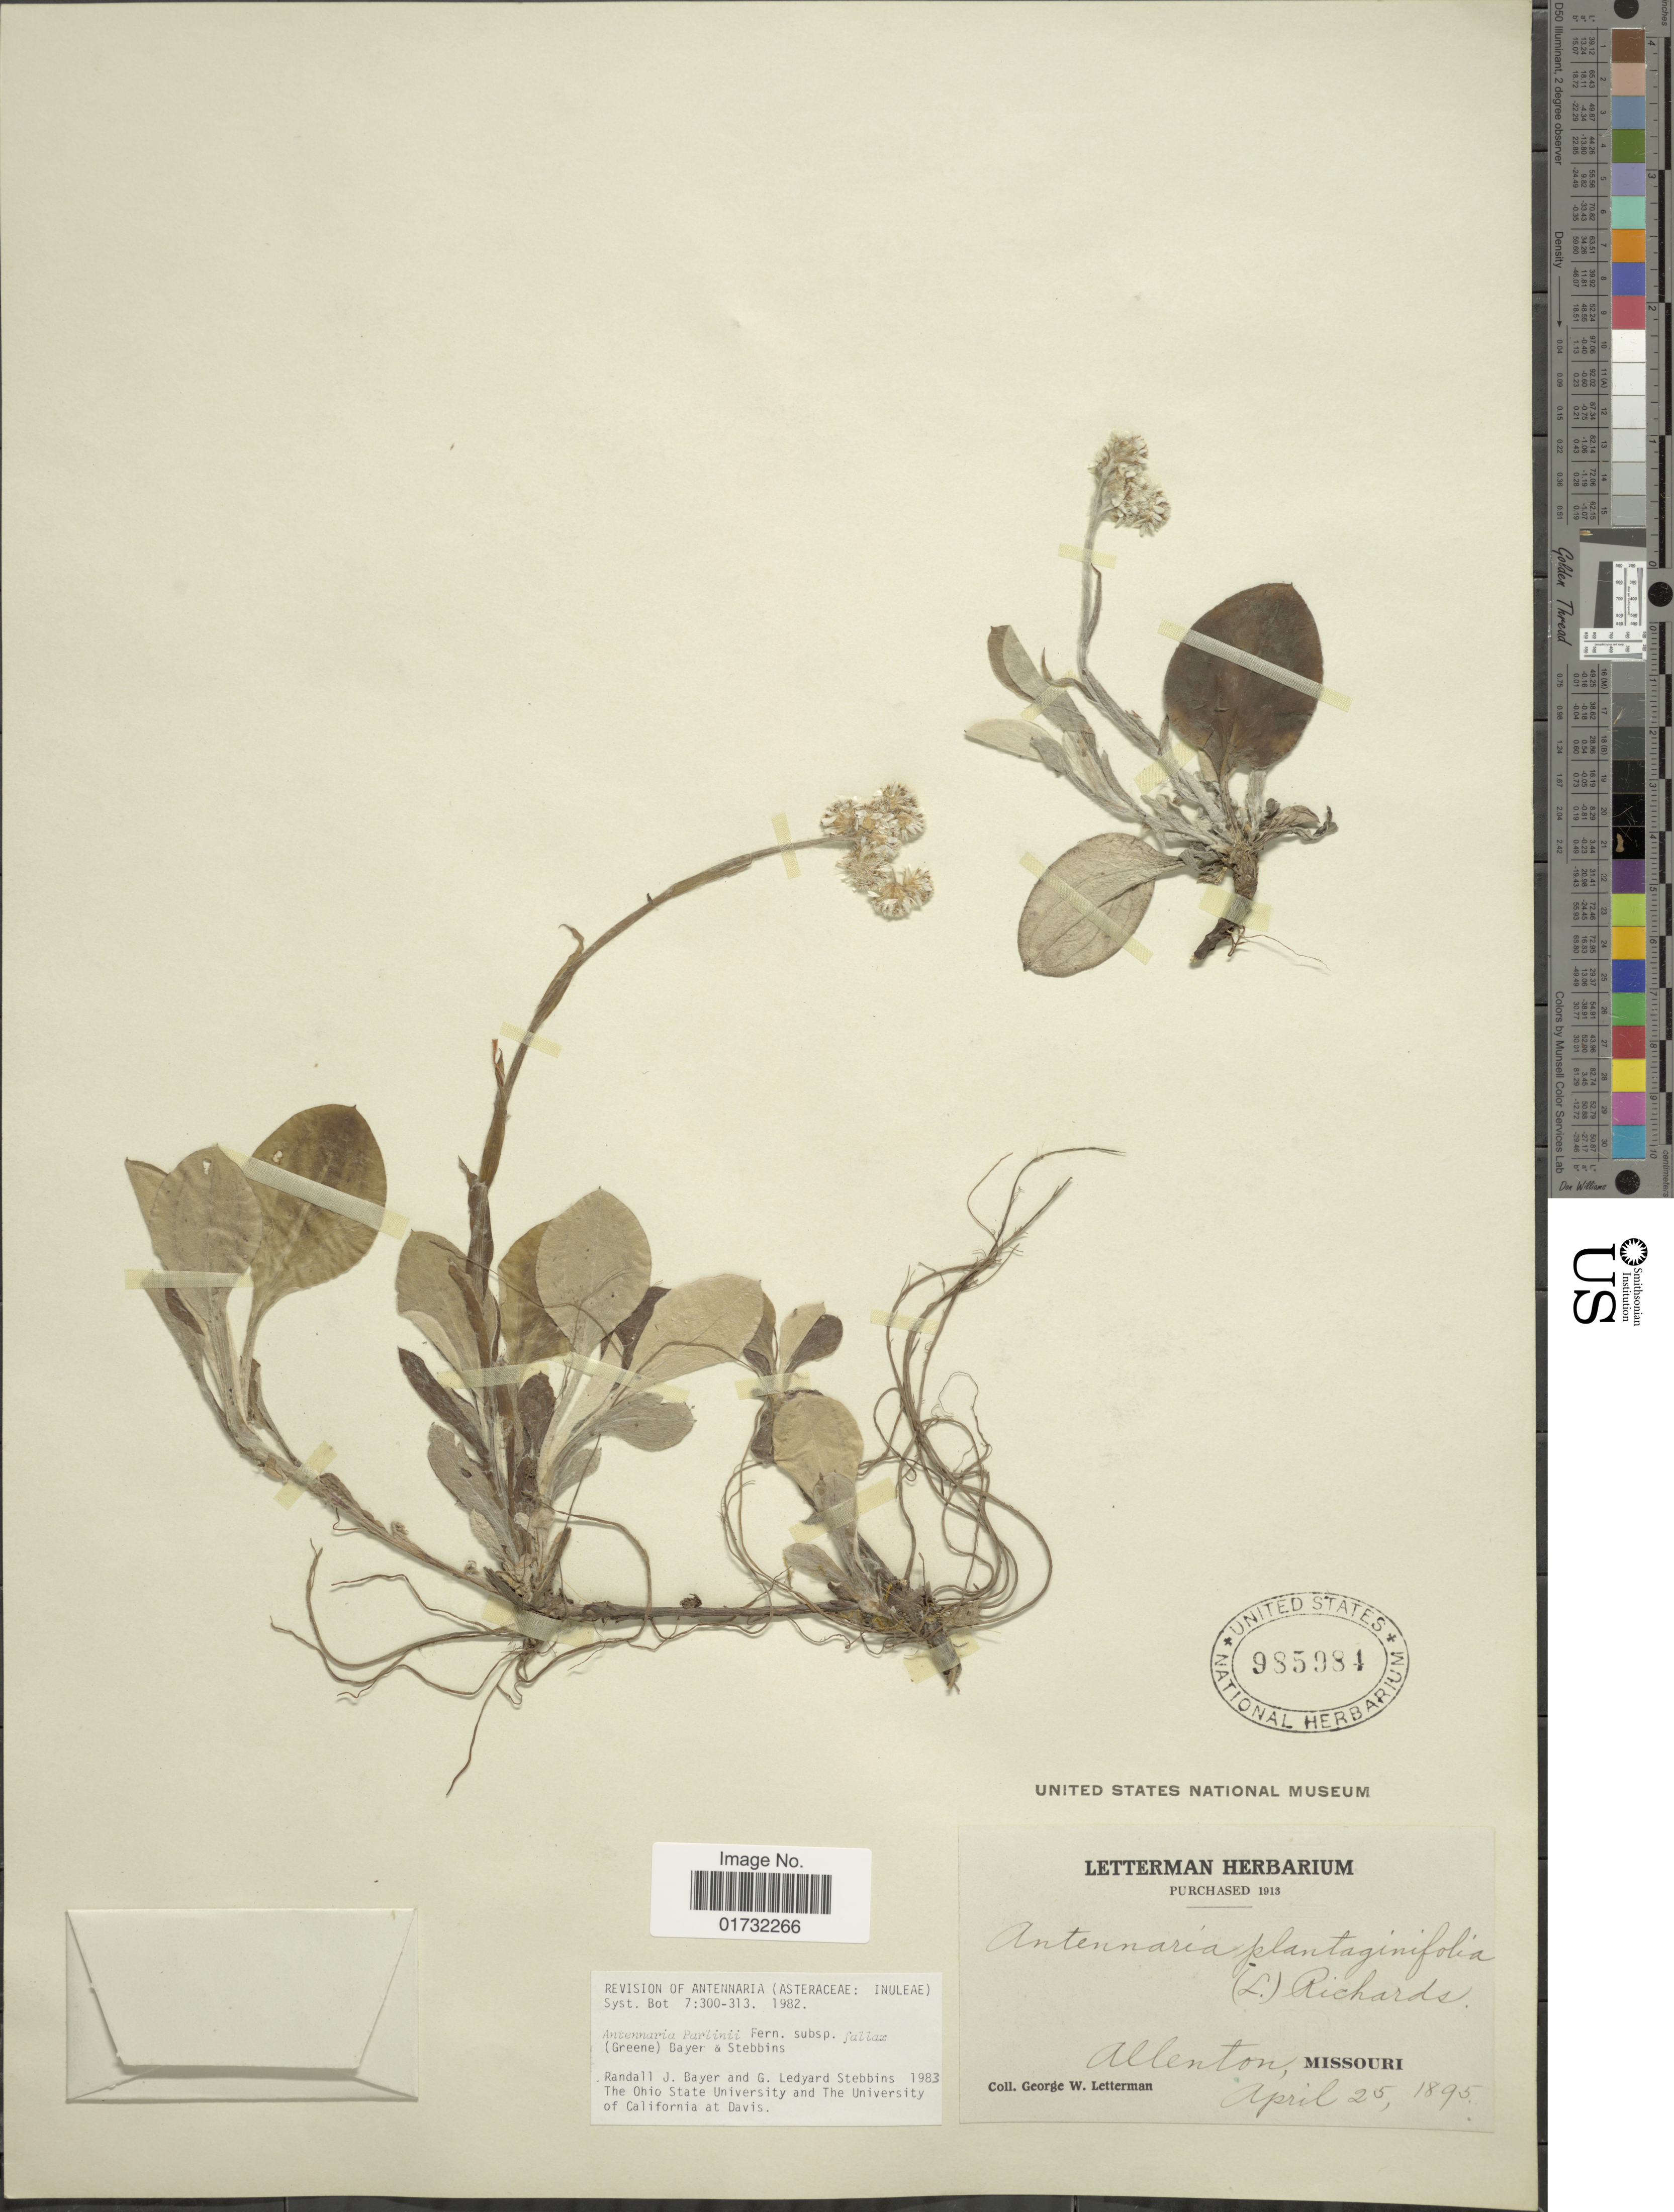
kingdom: Plantae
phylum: Tracheophyta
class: Magnoliopsida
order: Asterales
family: Asteraceae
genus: Antennaria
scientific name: Antennaria parlinii subsp. fallax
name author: (Greene) R.J. Bayer & Stebbins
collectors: G. W. Letterman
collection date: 1895-04-25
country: United States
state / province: Missouri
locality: Allenton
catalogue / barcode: US 985984